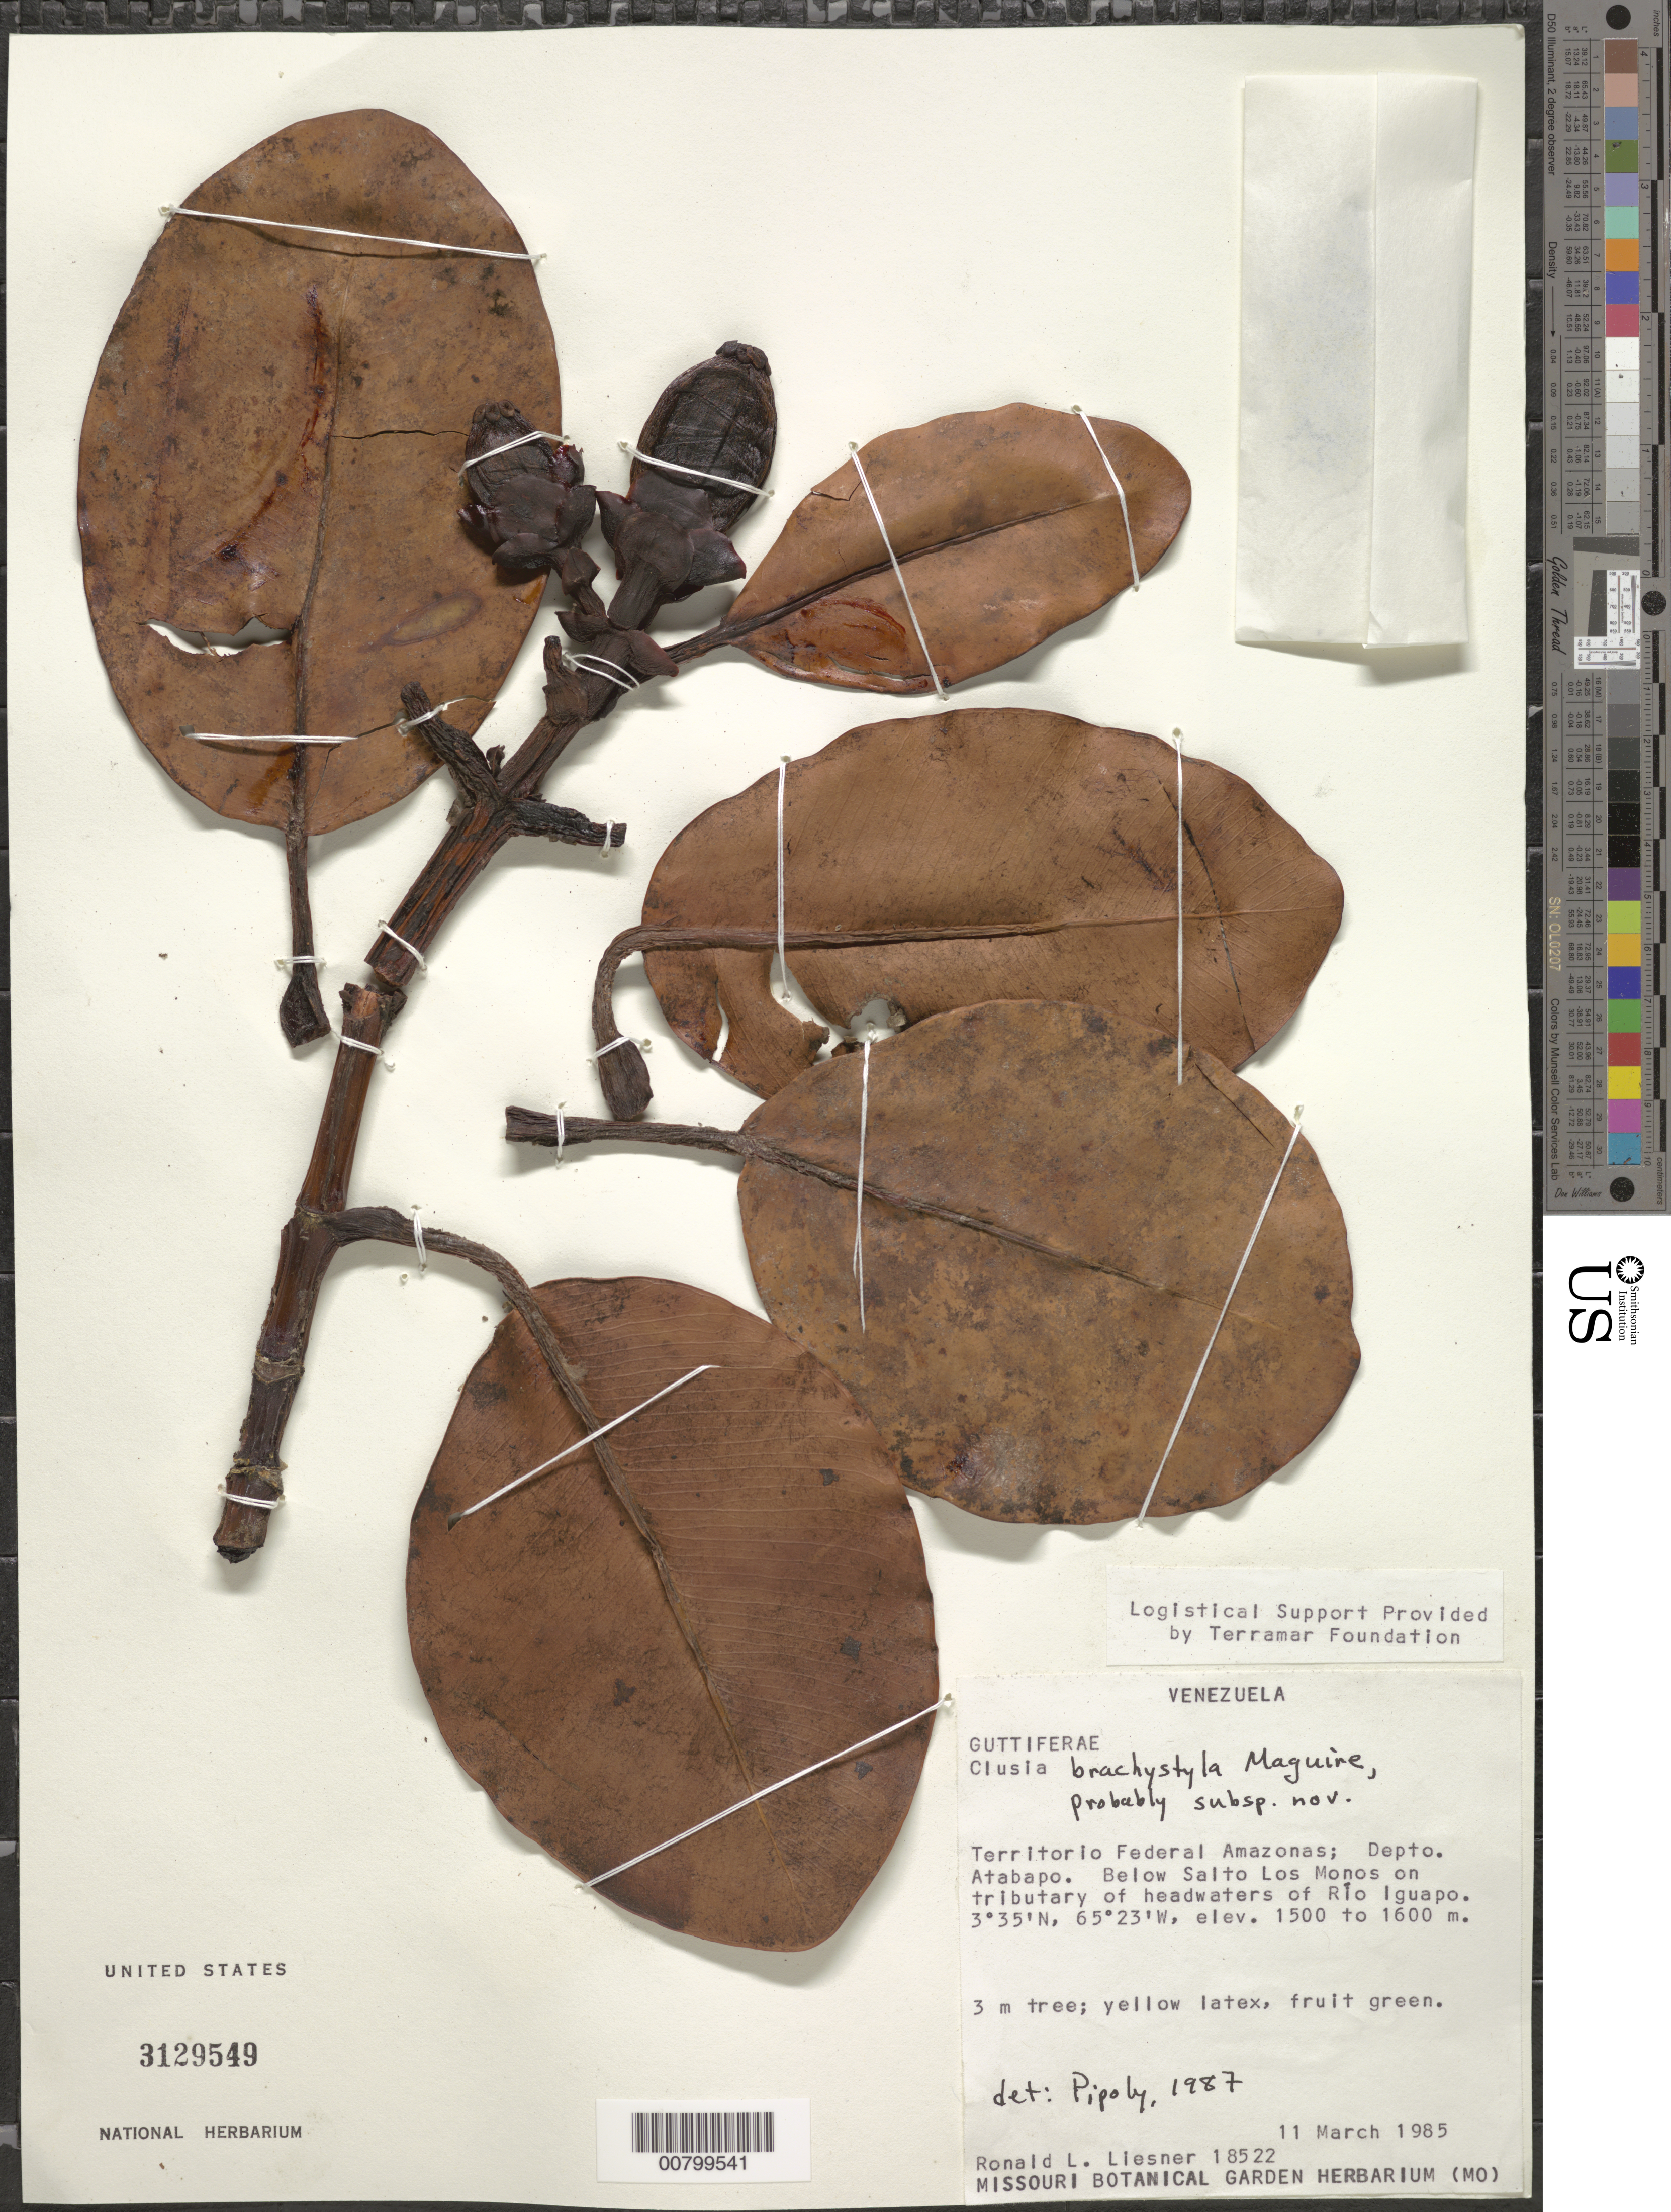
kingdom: Plantae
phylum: Tracheophyta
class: Magnoliopsida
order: Malpighiales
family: Clusiaceae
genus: Clusia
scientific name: Clusia brachystyla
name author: Maguire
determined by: Pipoly, J. J., III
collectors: R. L. Liesner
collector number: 18522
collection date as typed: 11-Mar-85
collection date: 1985-03-11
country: Venezuela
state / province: Amazonas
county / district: Atabapo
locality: Río Iguapo, below Salto Los Monos on tributary of headwaters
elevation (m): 1500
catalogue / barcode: US 3129549